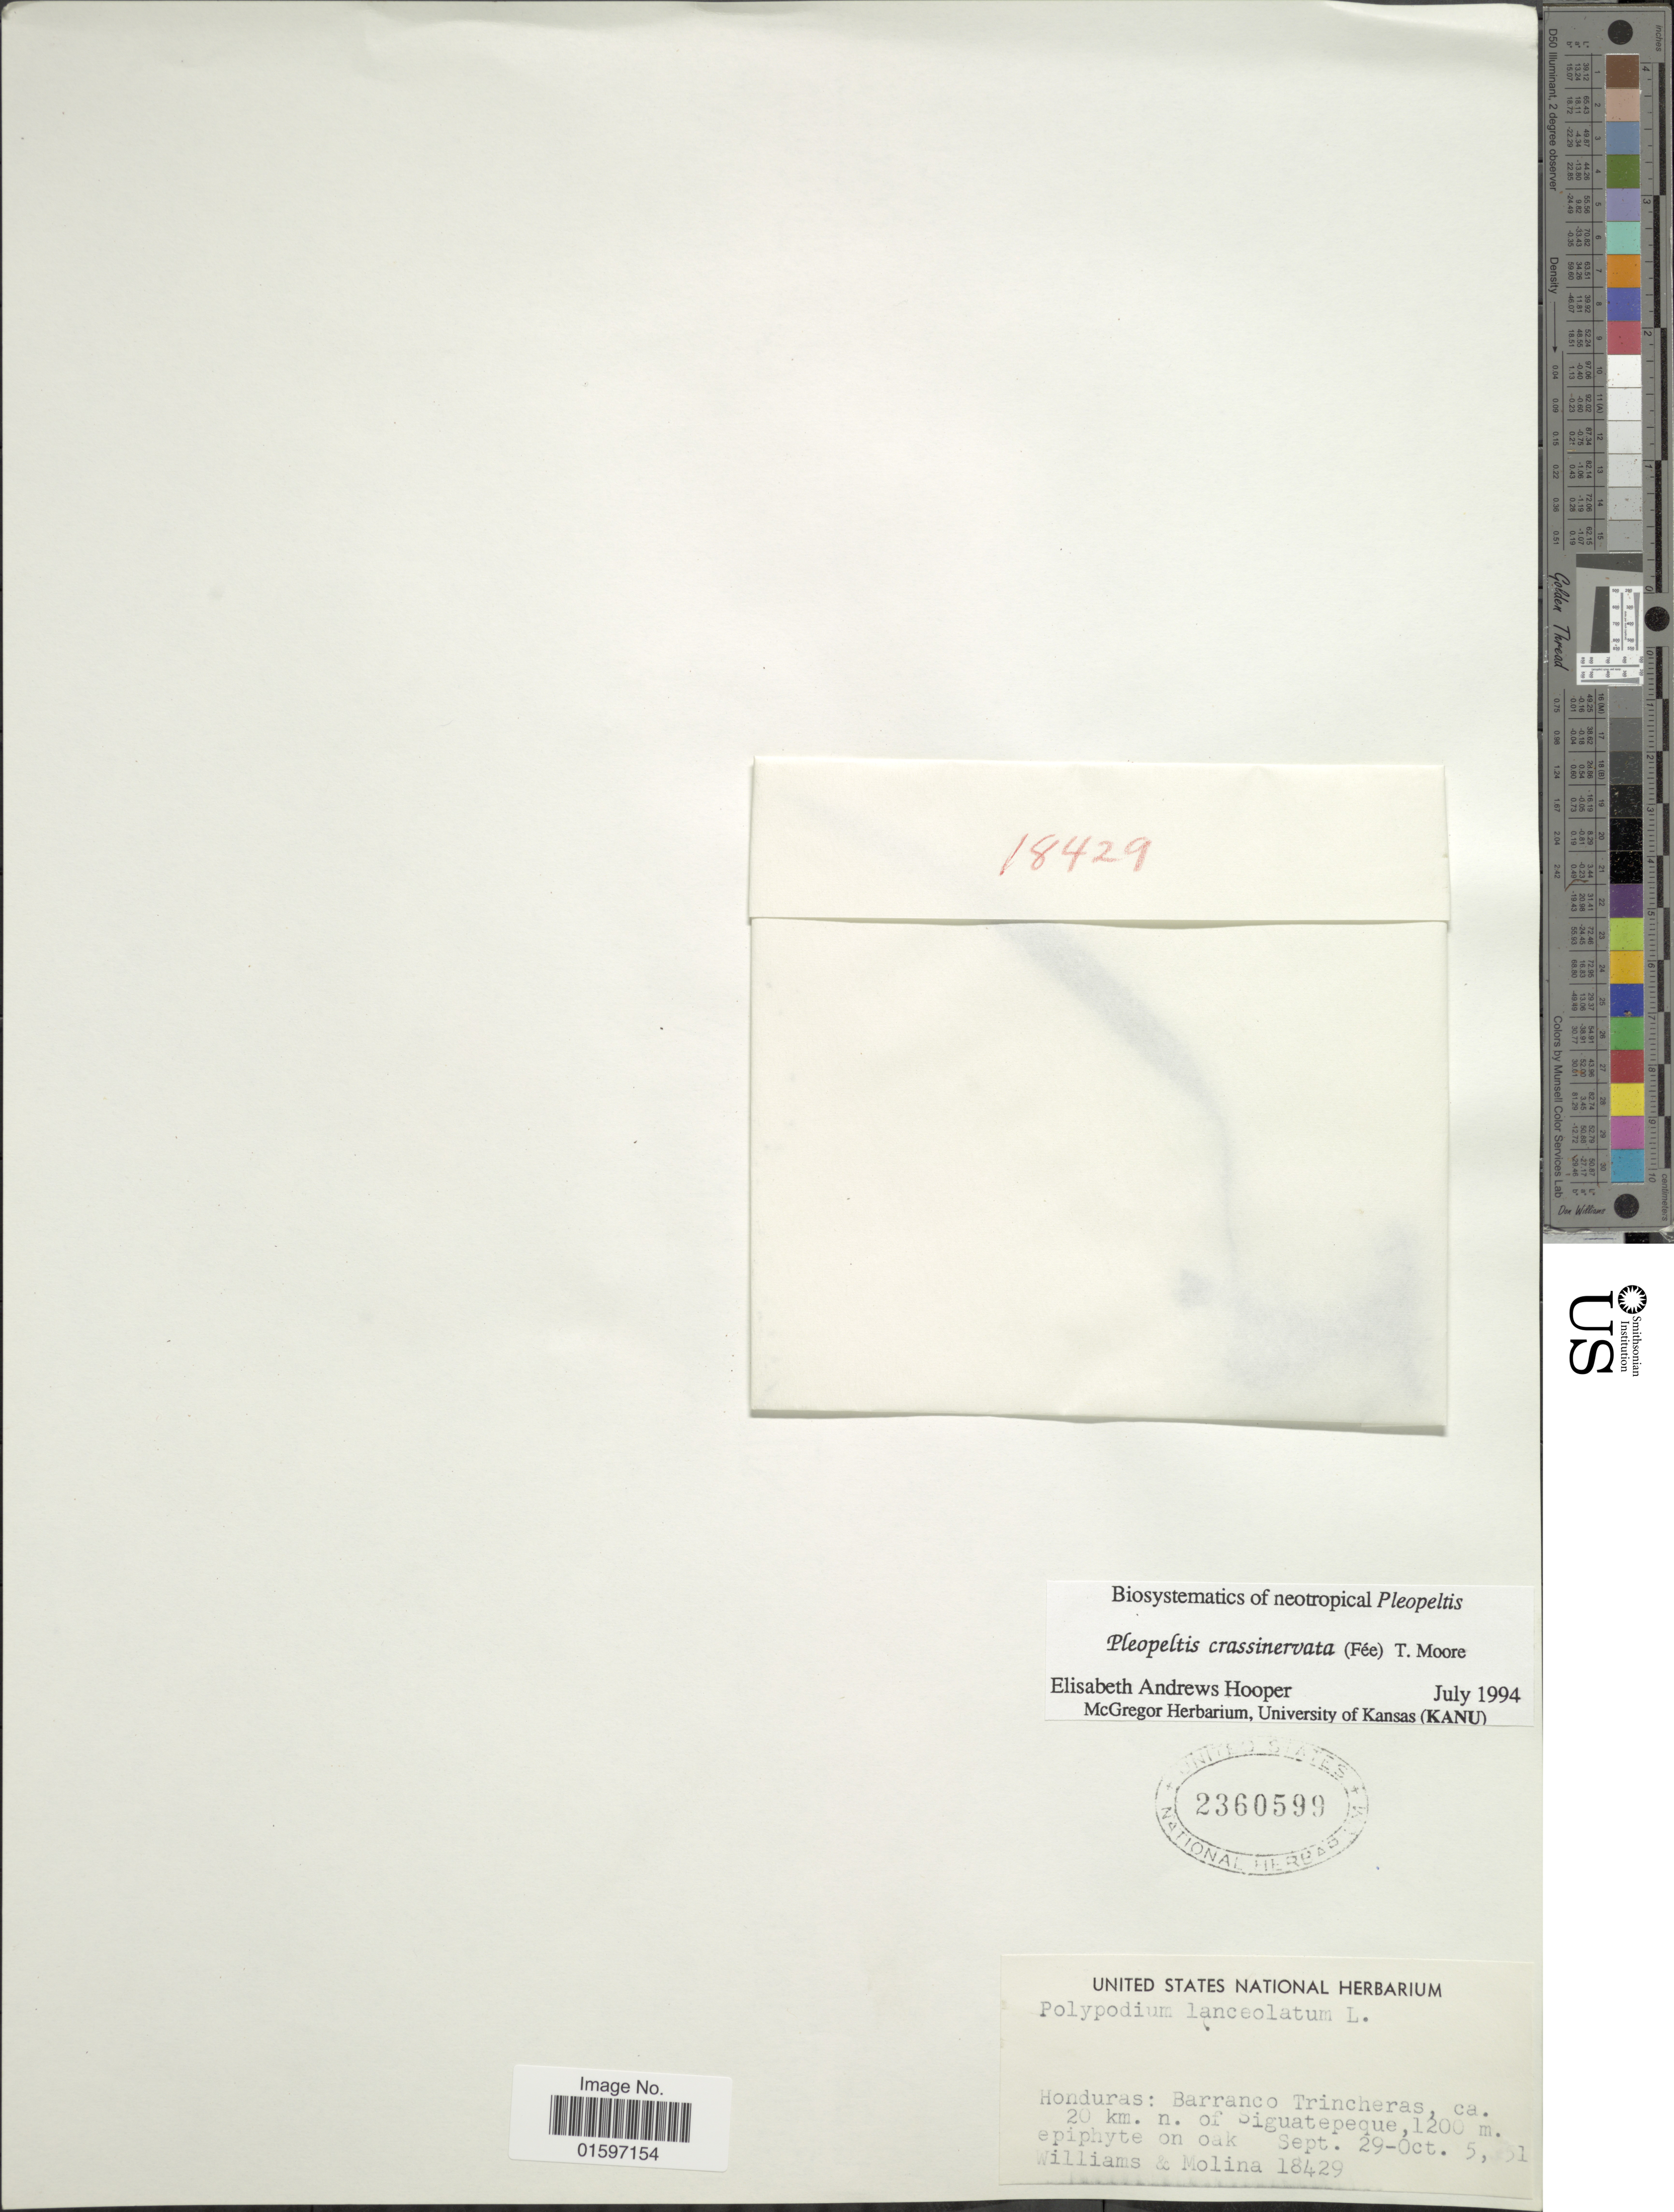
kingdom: Plantae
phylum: Tracheophyta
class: Polypodiopsida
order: Polypodiales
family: Polypodiaceae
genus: Pleopeltis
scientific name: Pleopeltis crassinervata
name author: (Fée) T. Moore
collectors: -- Williams & -- Molina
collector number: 18429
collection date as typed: Transcribed d/m/y: 5/9/51 to 29/10/51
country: Honduras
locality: Barranco Trincheras, ca. 20 km. n. of Siguatepeque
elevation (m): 1200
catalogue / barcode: US 2360599